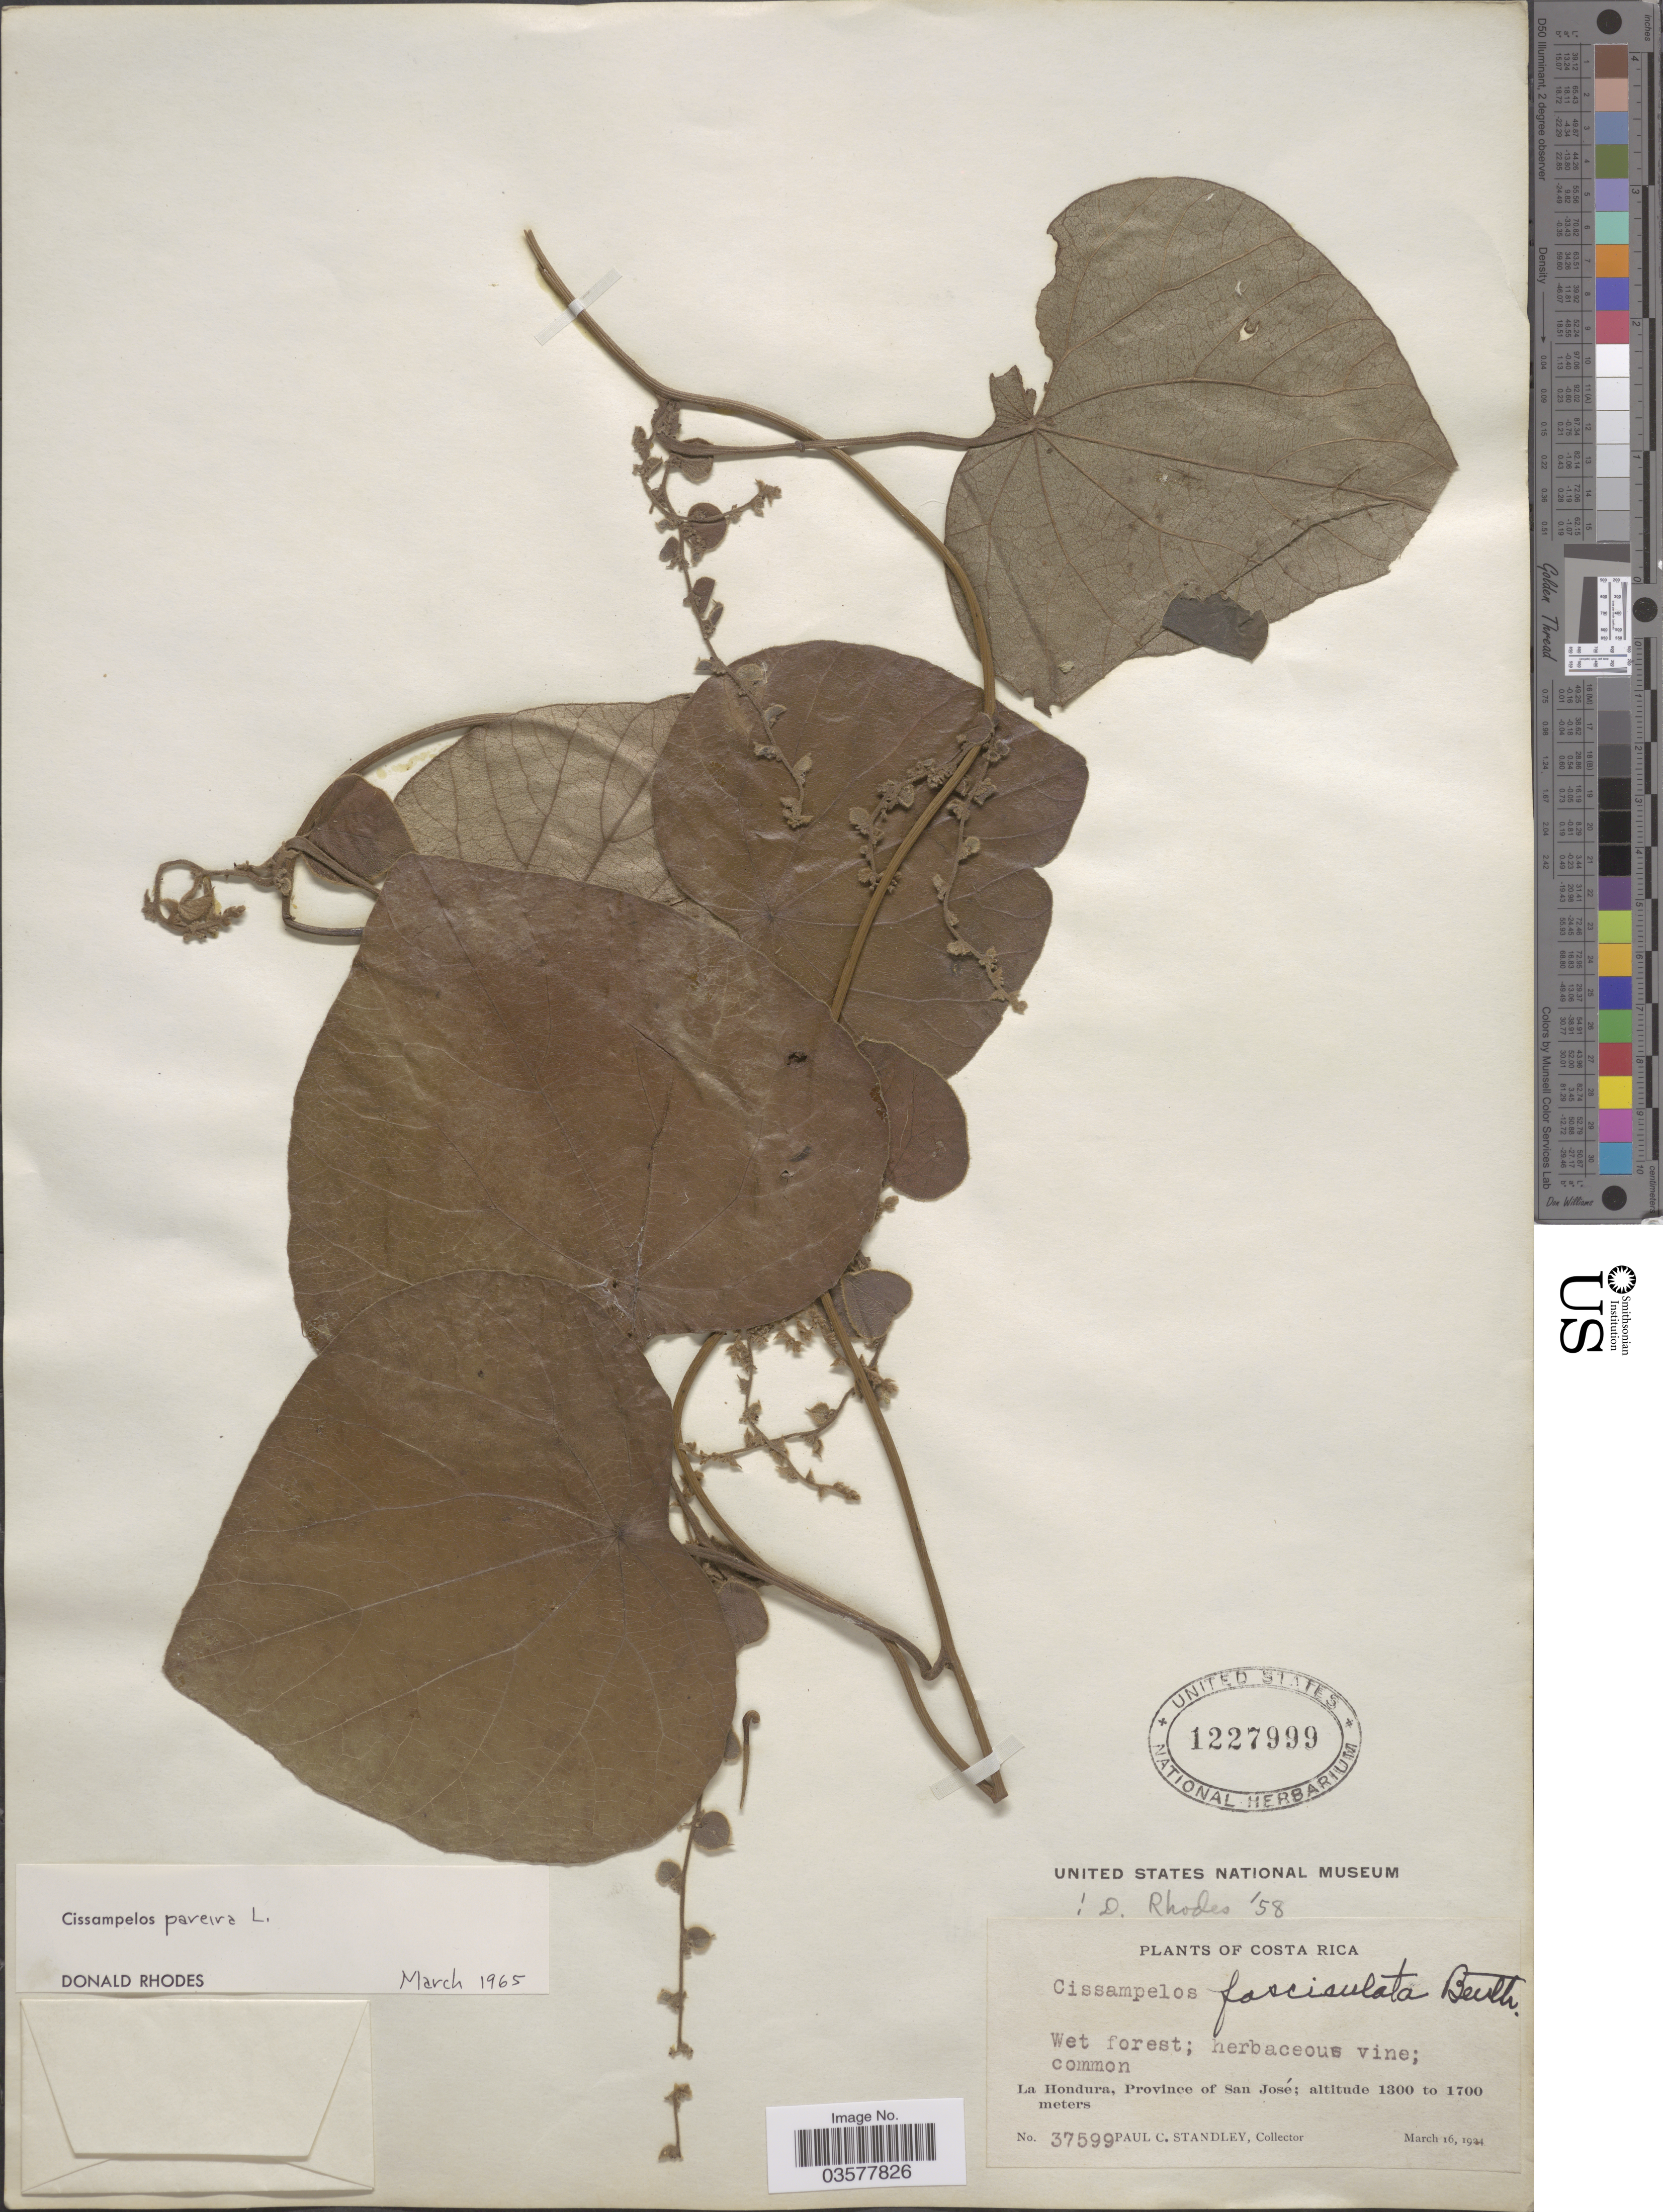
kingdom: Plantae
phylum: Tracheophyta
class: Magnoliopsida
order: Ranunculales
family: Menispermaceae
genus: Cissampelos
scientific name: Cissampelos pareira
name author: L.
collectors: P. C. Standley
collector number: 37599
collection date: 1924-03-16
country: Costa Rica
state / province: San José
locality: La Hondura.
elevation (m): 1300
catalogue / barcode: US 1227999